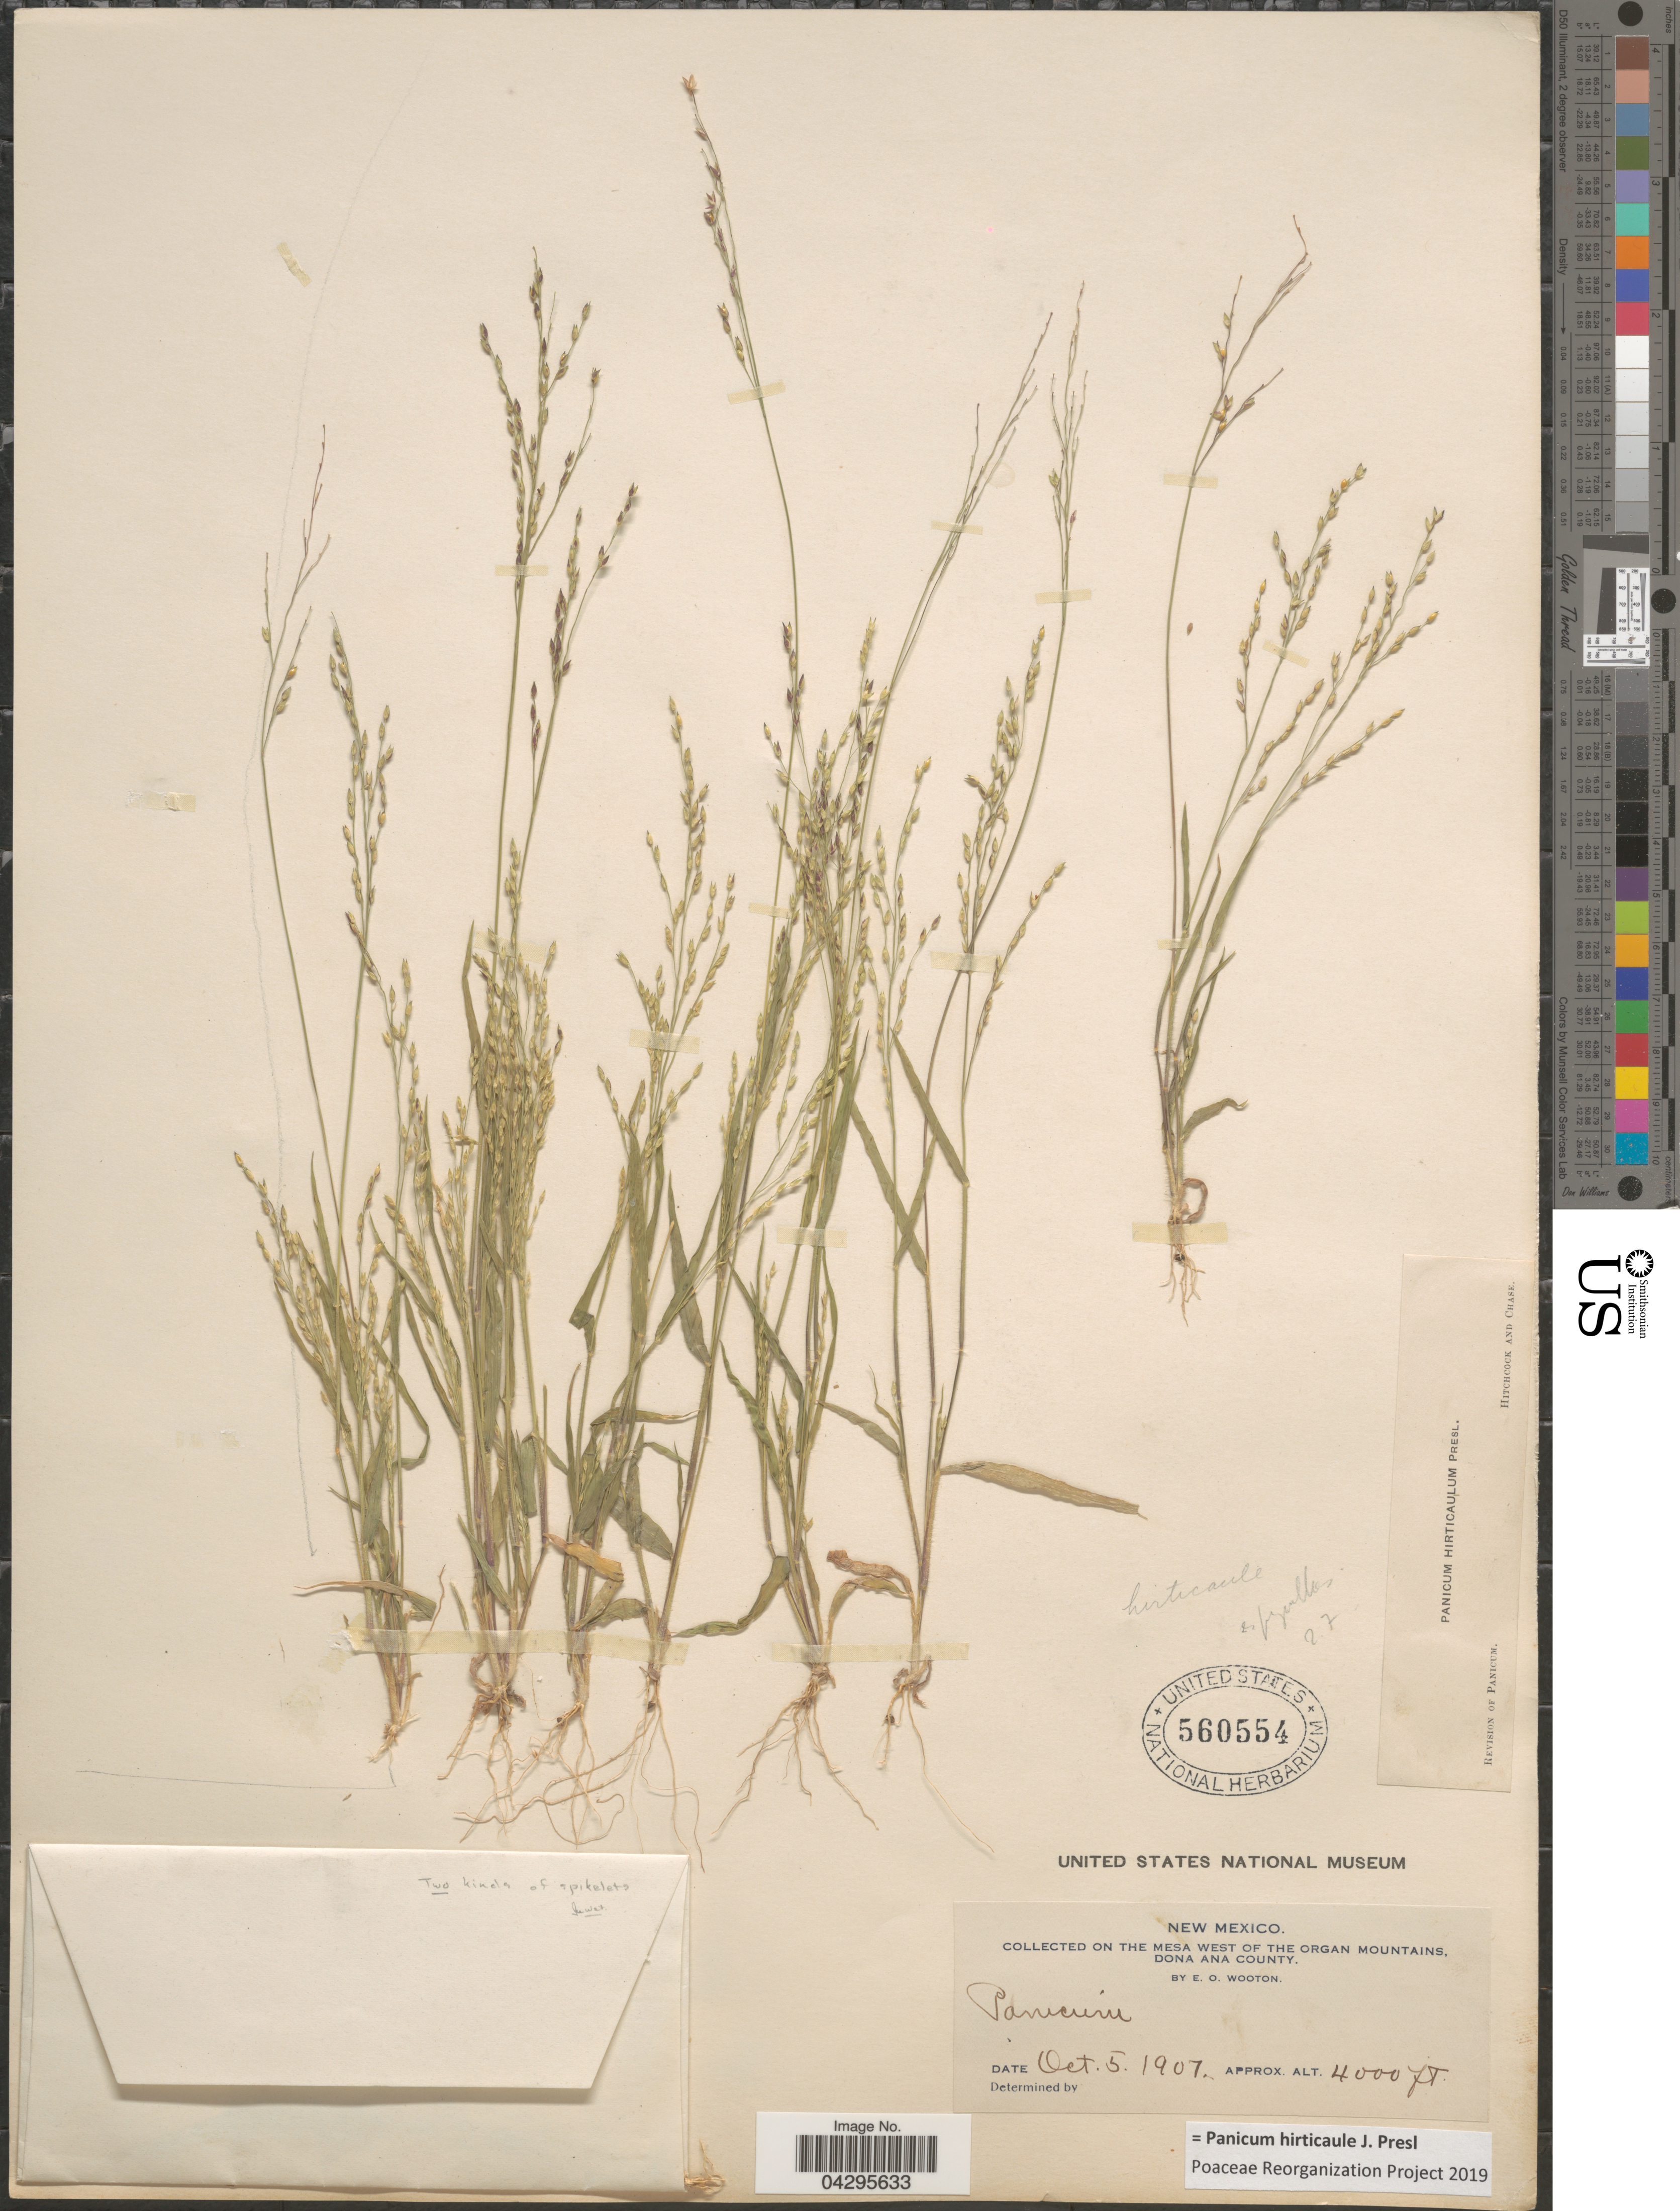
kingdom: Plantae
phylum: Tracheophyta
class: Liliopsida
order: Poales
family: Poaceae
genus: Panicum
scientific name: Panicum hirticaule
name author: J. Presl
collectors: E. O. Wooton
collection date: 1907-10-05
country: United States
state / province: New Mexico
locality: On the Mesa West of the Organ Mountains, Dona Ana County.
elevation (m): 1219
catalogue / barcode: US 560554